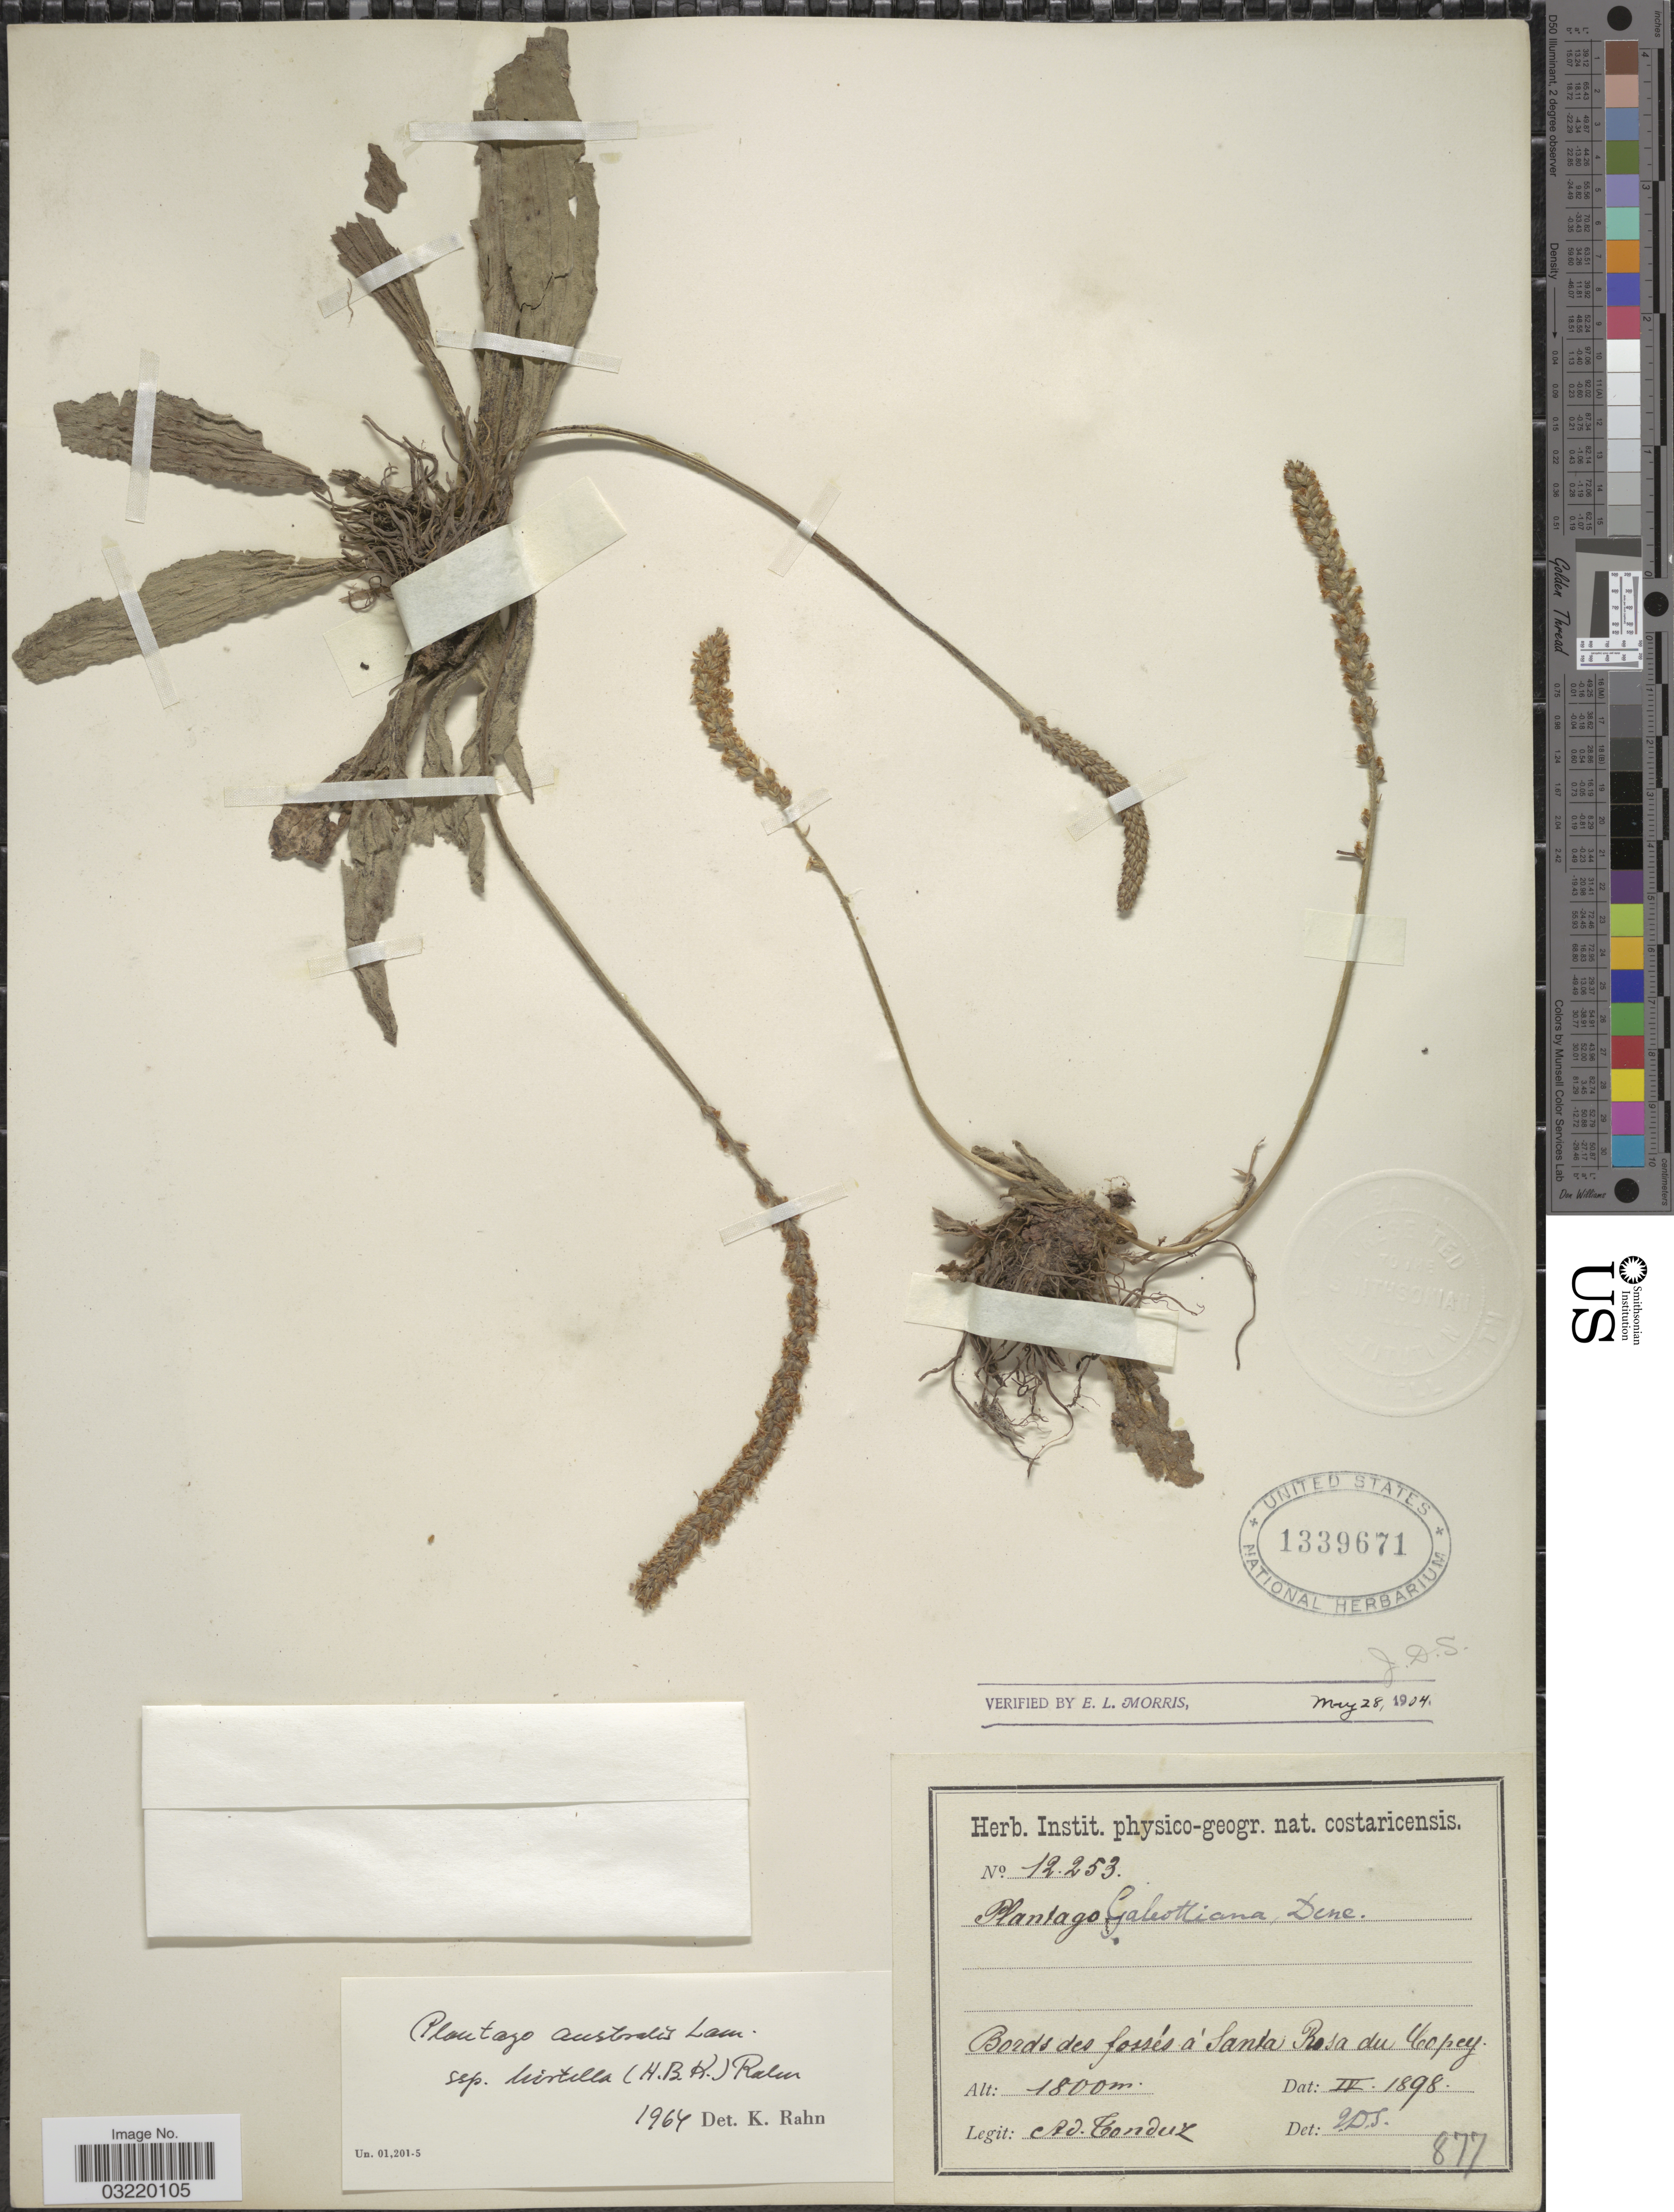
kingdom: Plantae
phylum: Tracheophyta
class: Magnoliopsida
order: Lamiales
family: Plantaginaceae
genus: Plantago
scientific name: Plantago australis subsp. hirtella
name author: (Kunth) Rahn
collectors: A. Tonduz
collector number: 12253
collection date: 1898-04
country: Costa Rica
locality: Bords des fossés á Santa Rosa du Copey.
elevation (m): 1800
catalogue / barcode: US 1339671